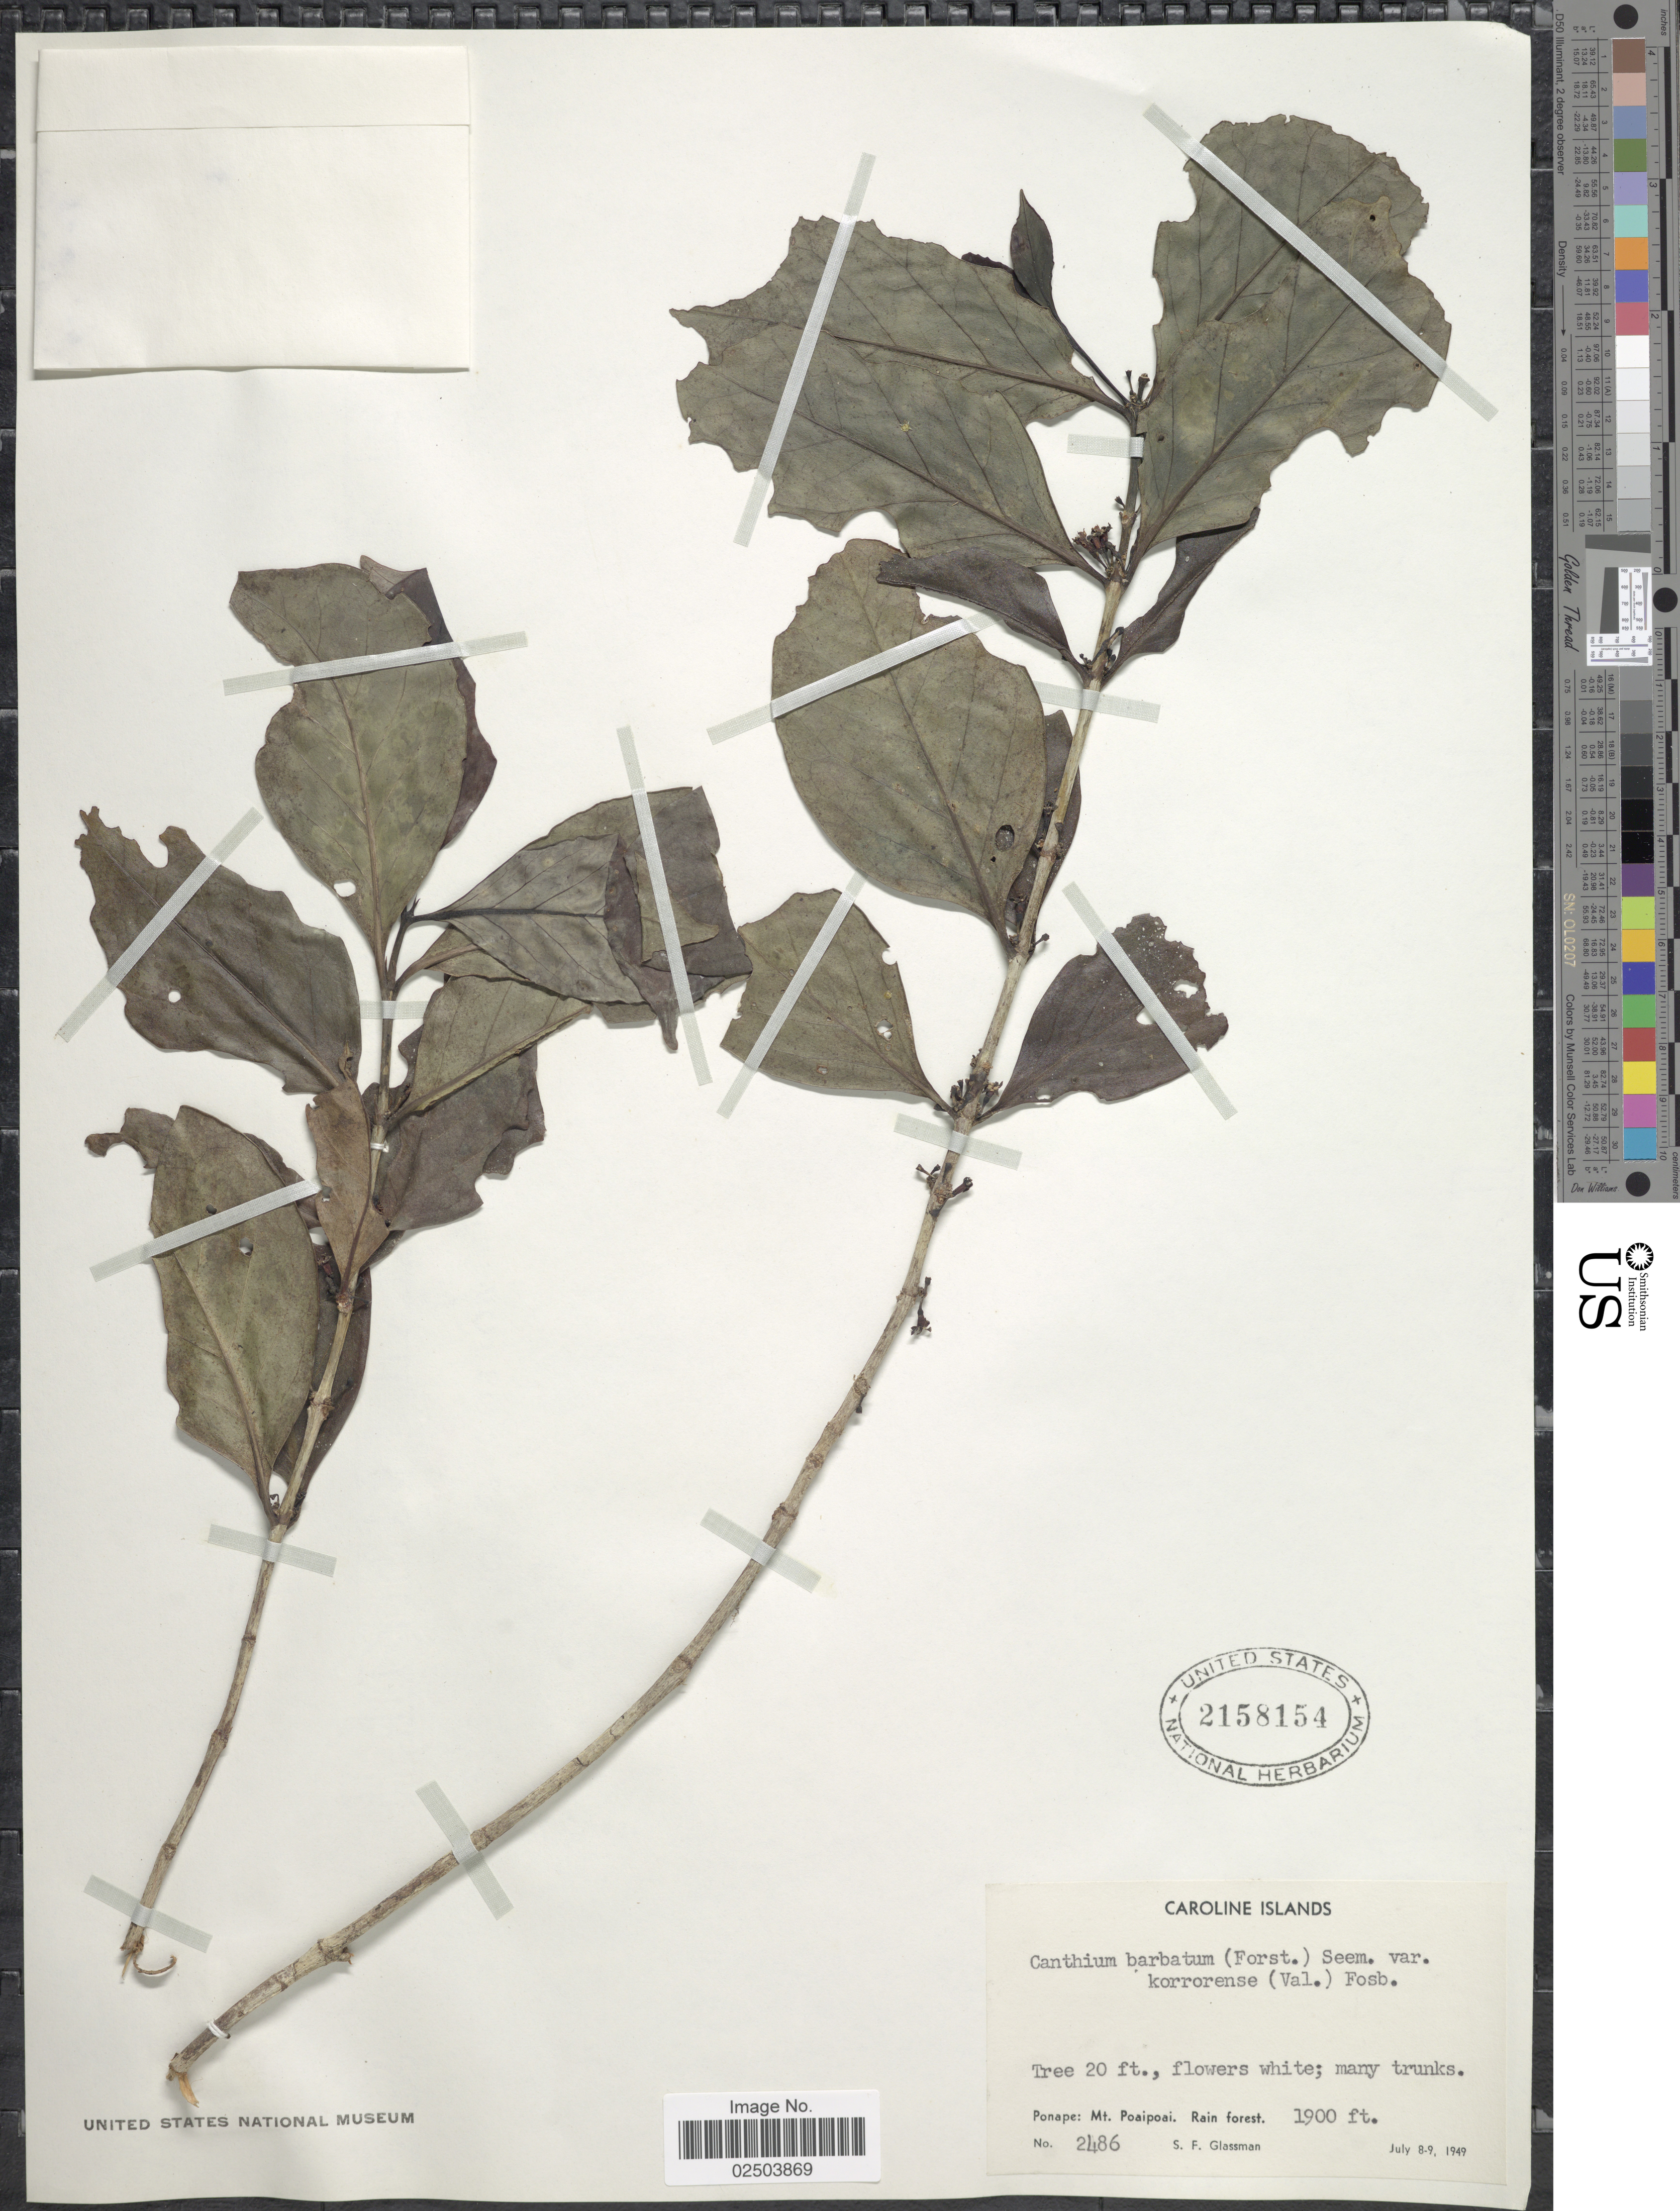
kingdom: Plantae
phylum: Tracheophyta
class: Magnoliopsida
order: Gentianales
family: Rubiaceae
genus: Cyclophyllum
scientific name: Cyclophyllum barbatum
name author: (G. Forst.) N. Hallé & J. Florence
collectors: S. F. Glassman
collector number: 2486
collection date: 1949-07-08/1949-07-09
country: Micronesia, Federated States of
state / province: Pohnpei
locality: Caroline Islands. Ponape: Mt. Poaipoai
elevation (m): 579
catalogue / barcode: US 2158154